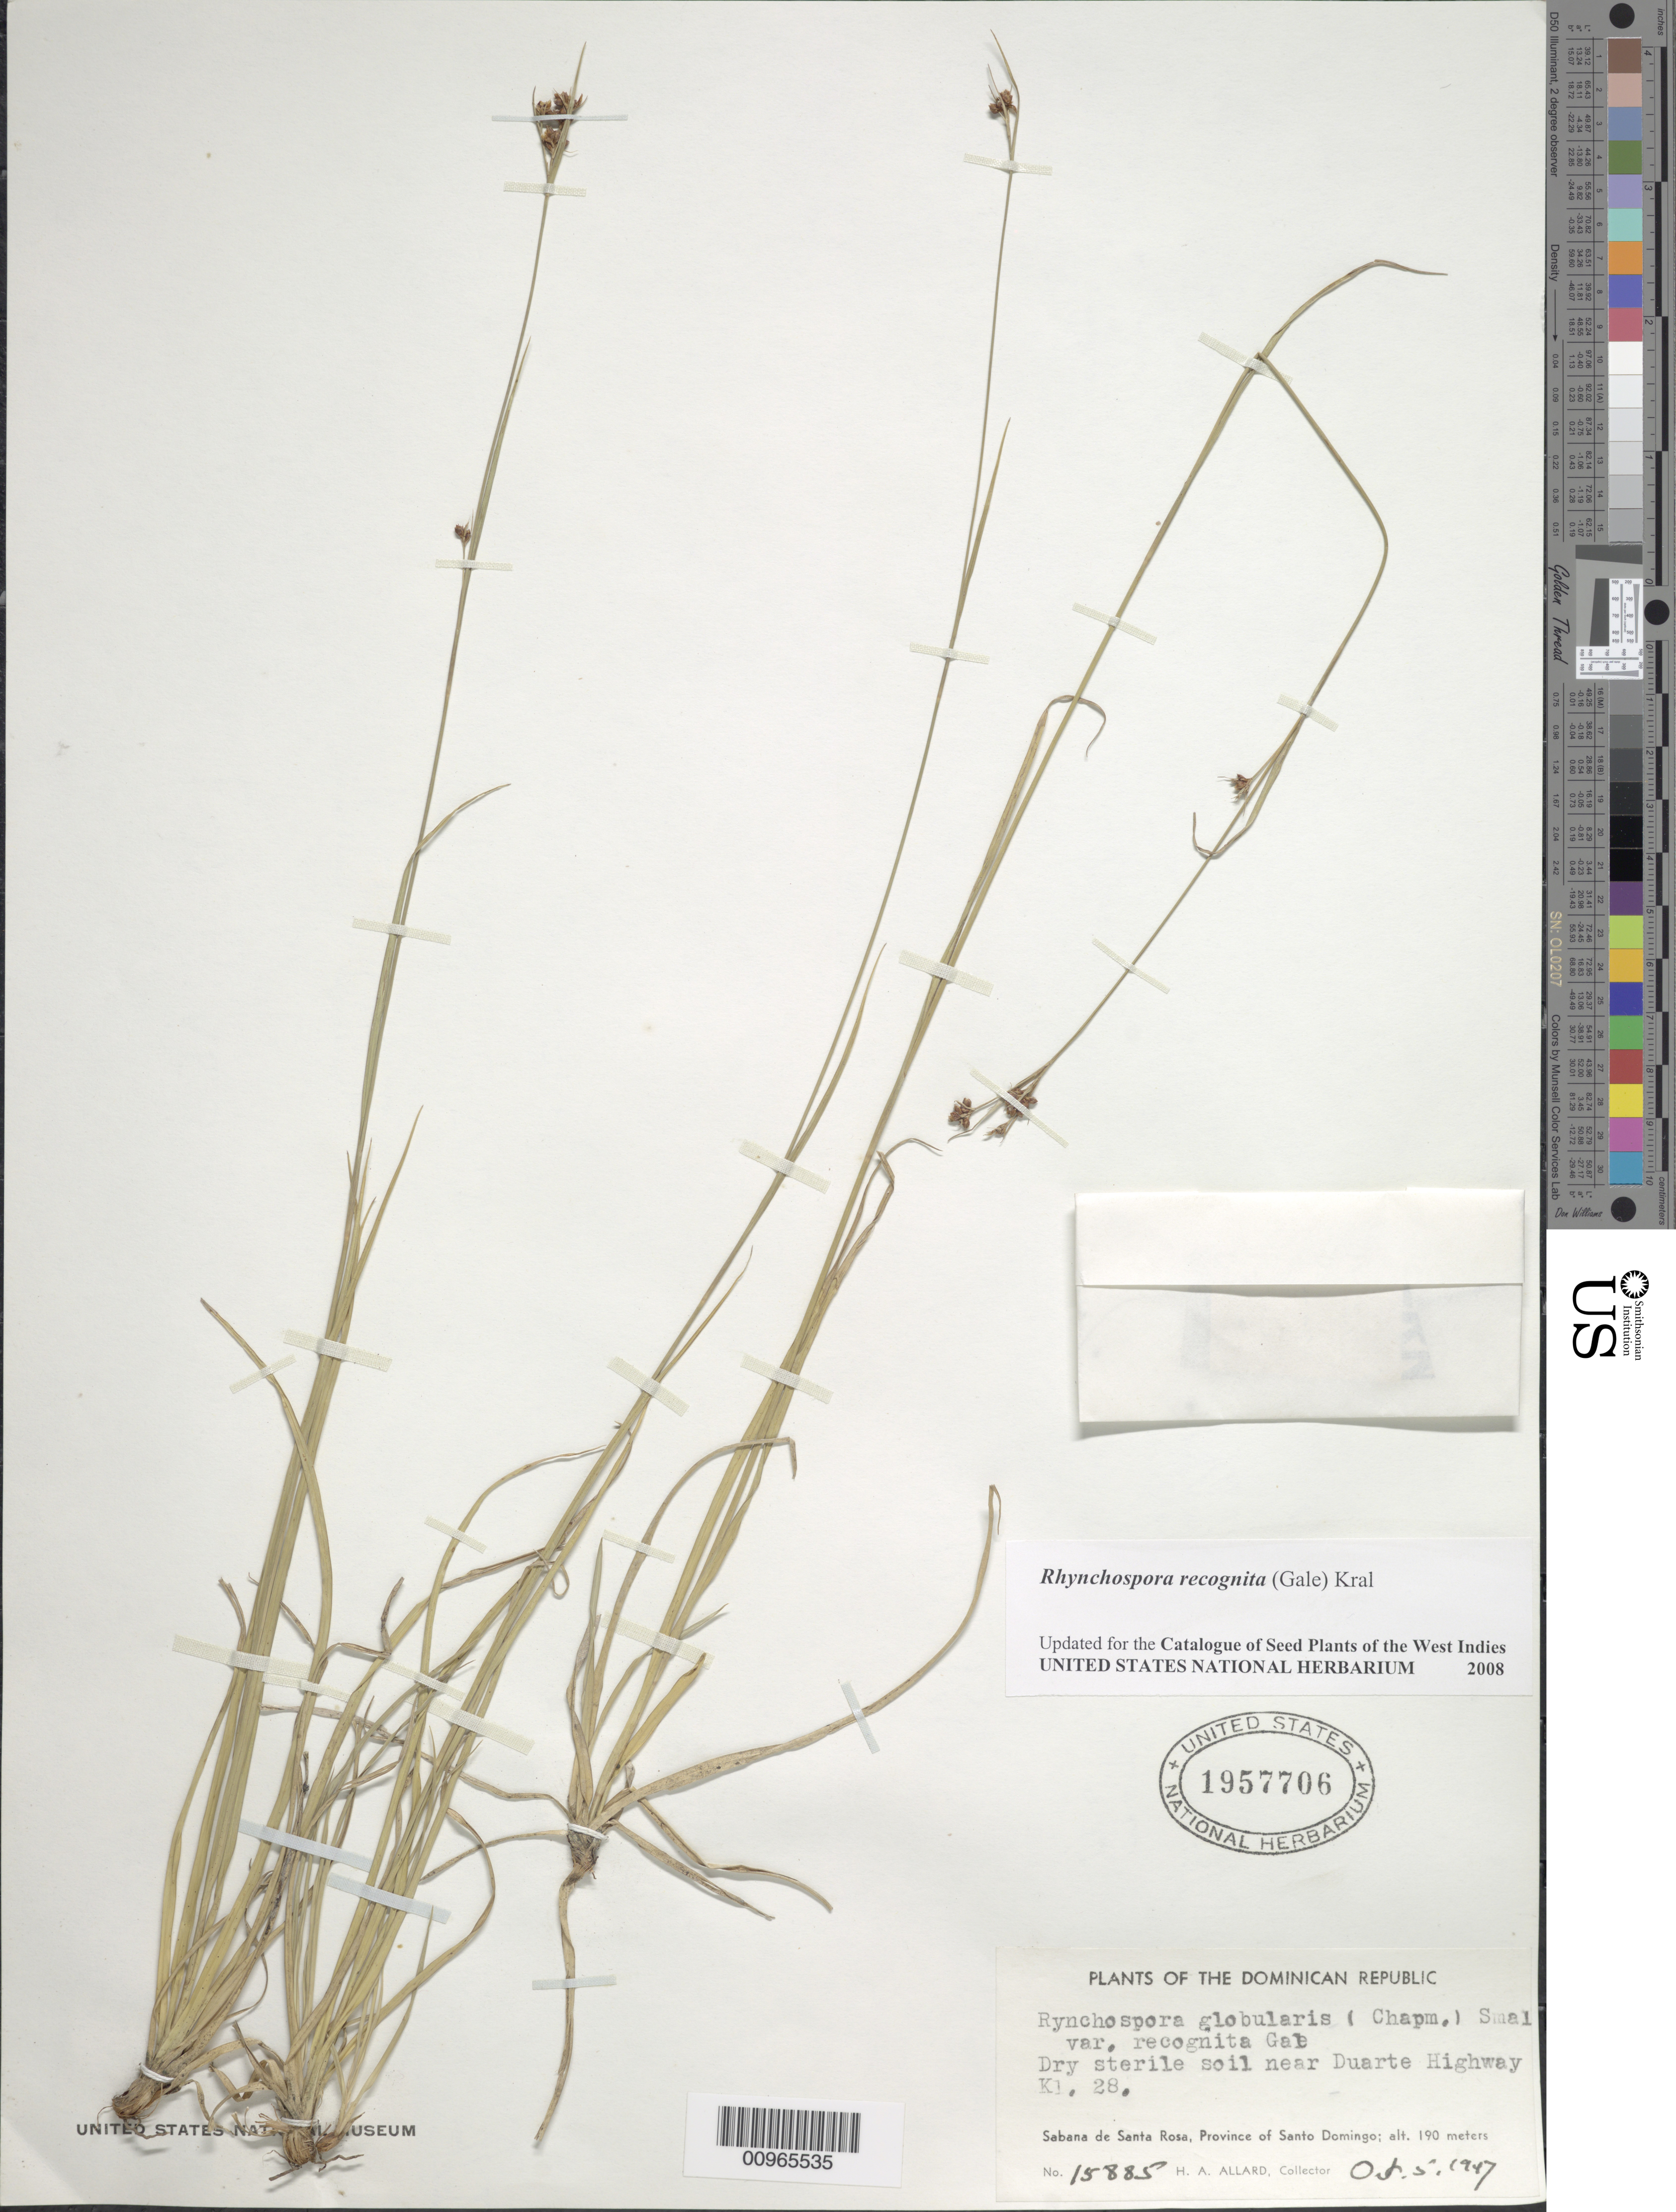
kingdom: Plantae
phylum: Tracheophyta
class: Liliopsida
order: Poales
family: Cyperaceae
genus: Rhynchospora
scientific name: Rhynchospora recognita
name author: (Gale) Kral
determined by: Strong, M. T., (US), Smithsonian Institution - National Museum of Natural History (UNITED STATES)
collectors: H. A. Allard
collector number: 15885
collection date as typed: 05 Oct 1947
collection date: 1947-10-05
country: Dominican Republic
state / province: Santo Domingo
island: Hispaniola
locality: Sabana de Santa Rosa, near Duarte Highway Kl. 28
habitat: Dry sterile soil near highway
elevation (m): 190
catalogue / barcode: US 1957706